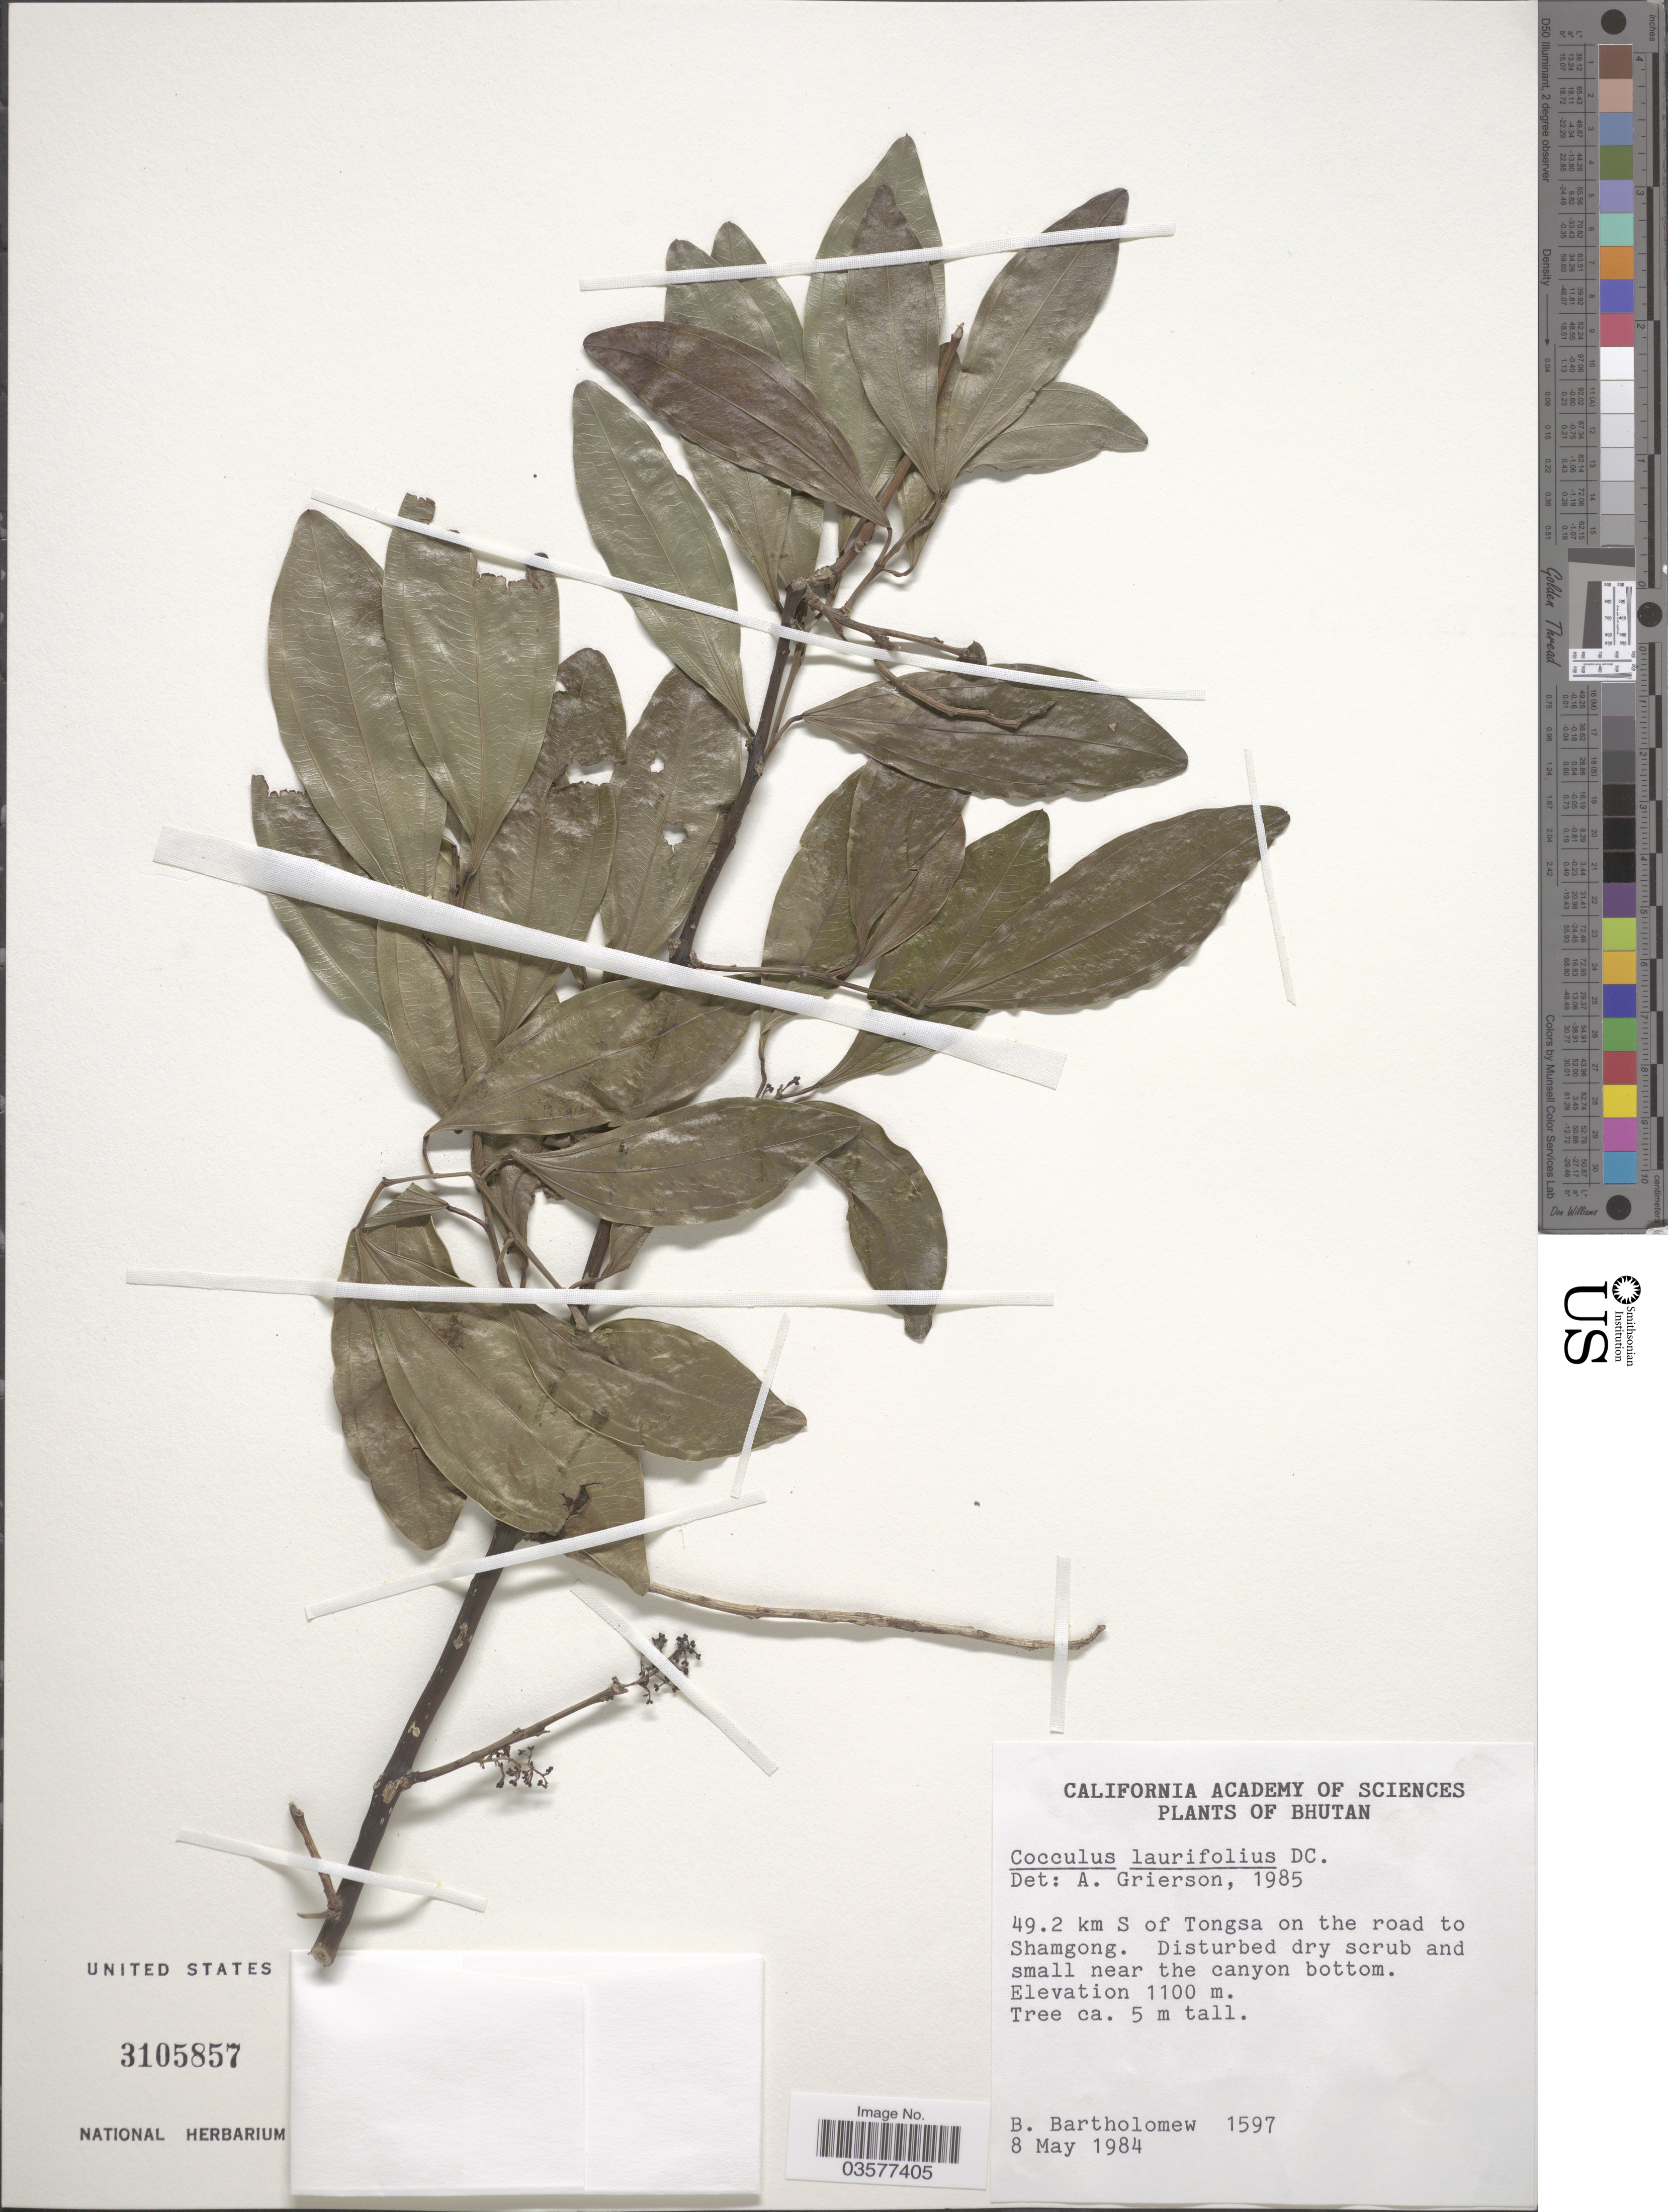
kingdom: Plantae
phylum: Tracheophyta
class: Magnoliopsida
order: Ranunculales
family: Menispermaceae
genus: Cocculus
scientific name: Cocculus laurifolius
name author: DC.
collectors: B. Bartholomew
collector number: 1597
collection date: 1984-05-08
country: Bhutan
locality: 49.2 km S of Tongsa on the road to Shamgong.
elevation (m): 110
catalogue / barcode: US 3105857